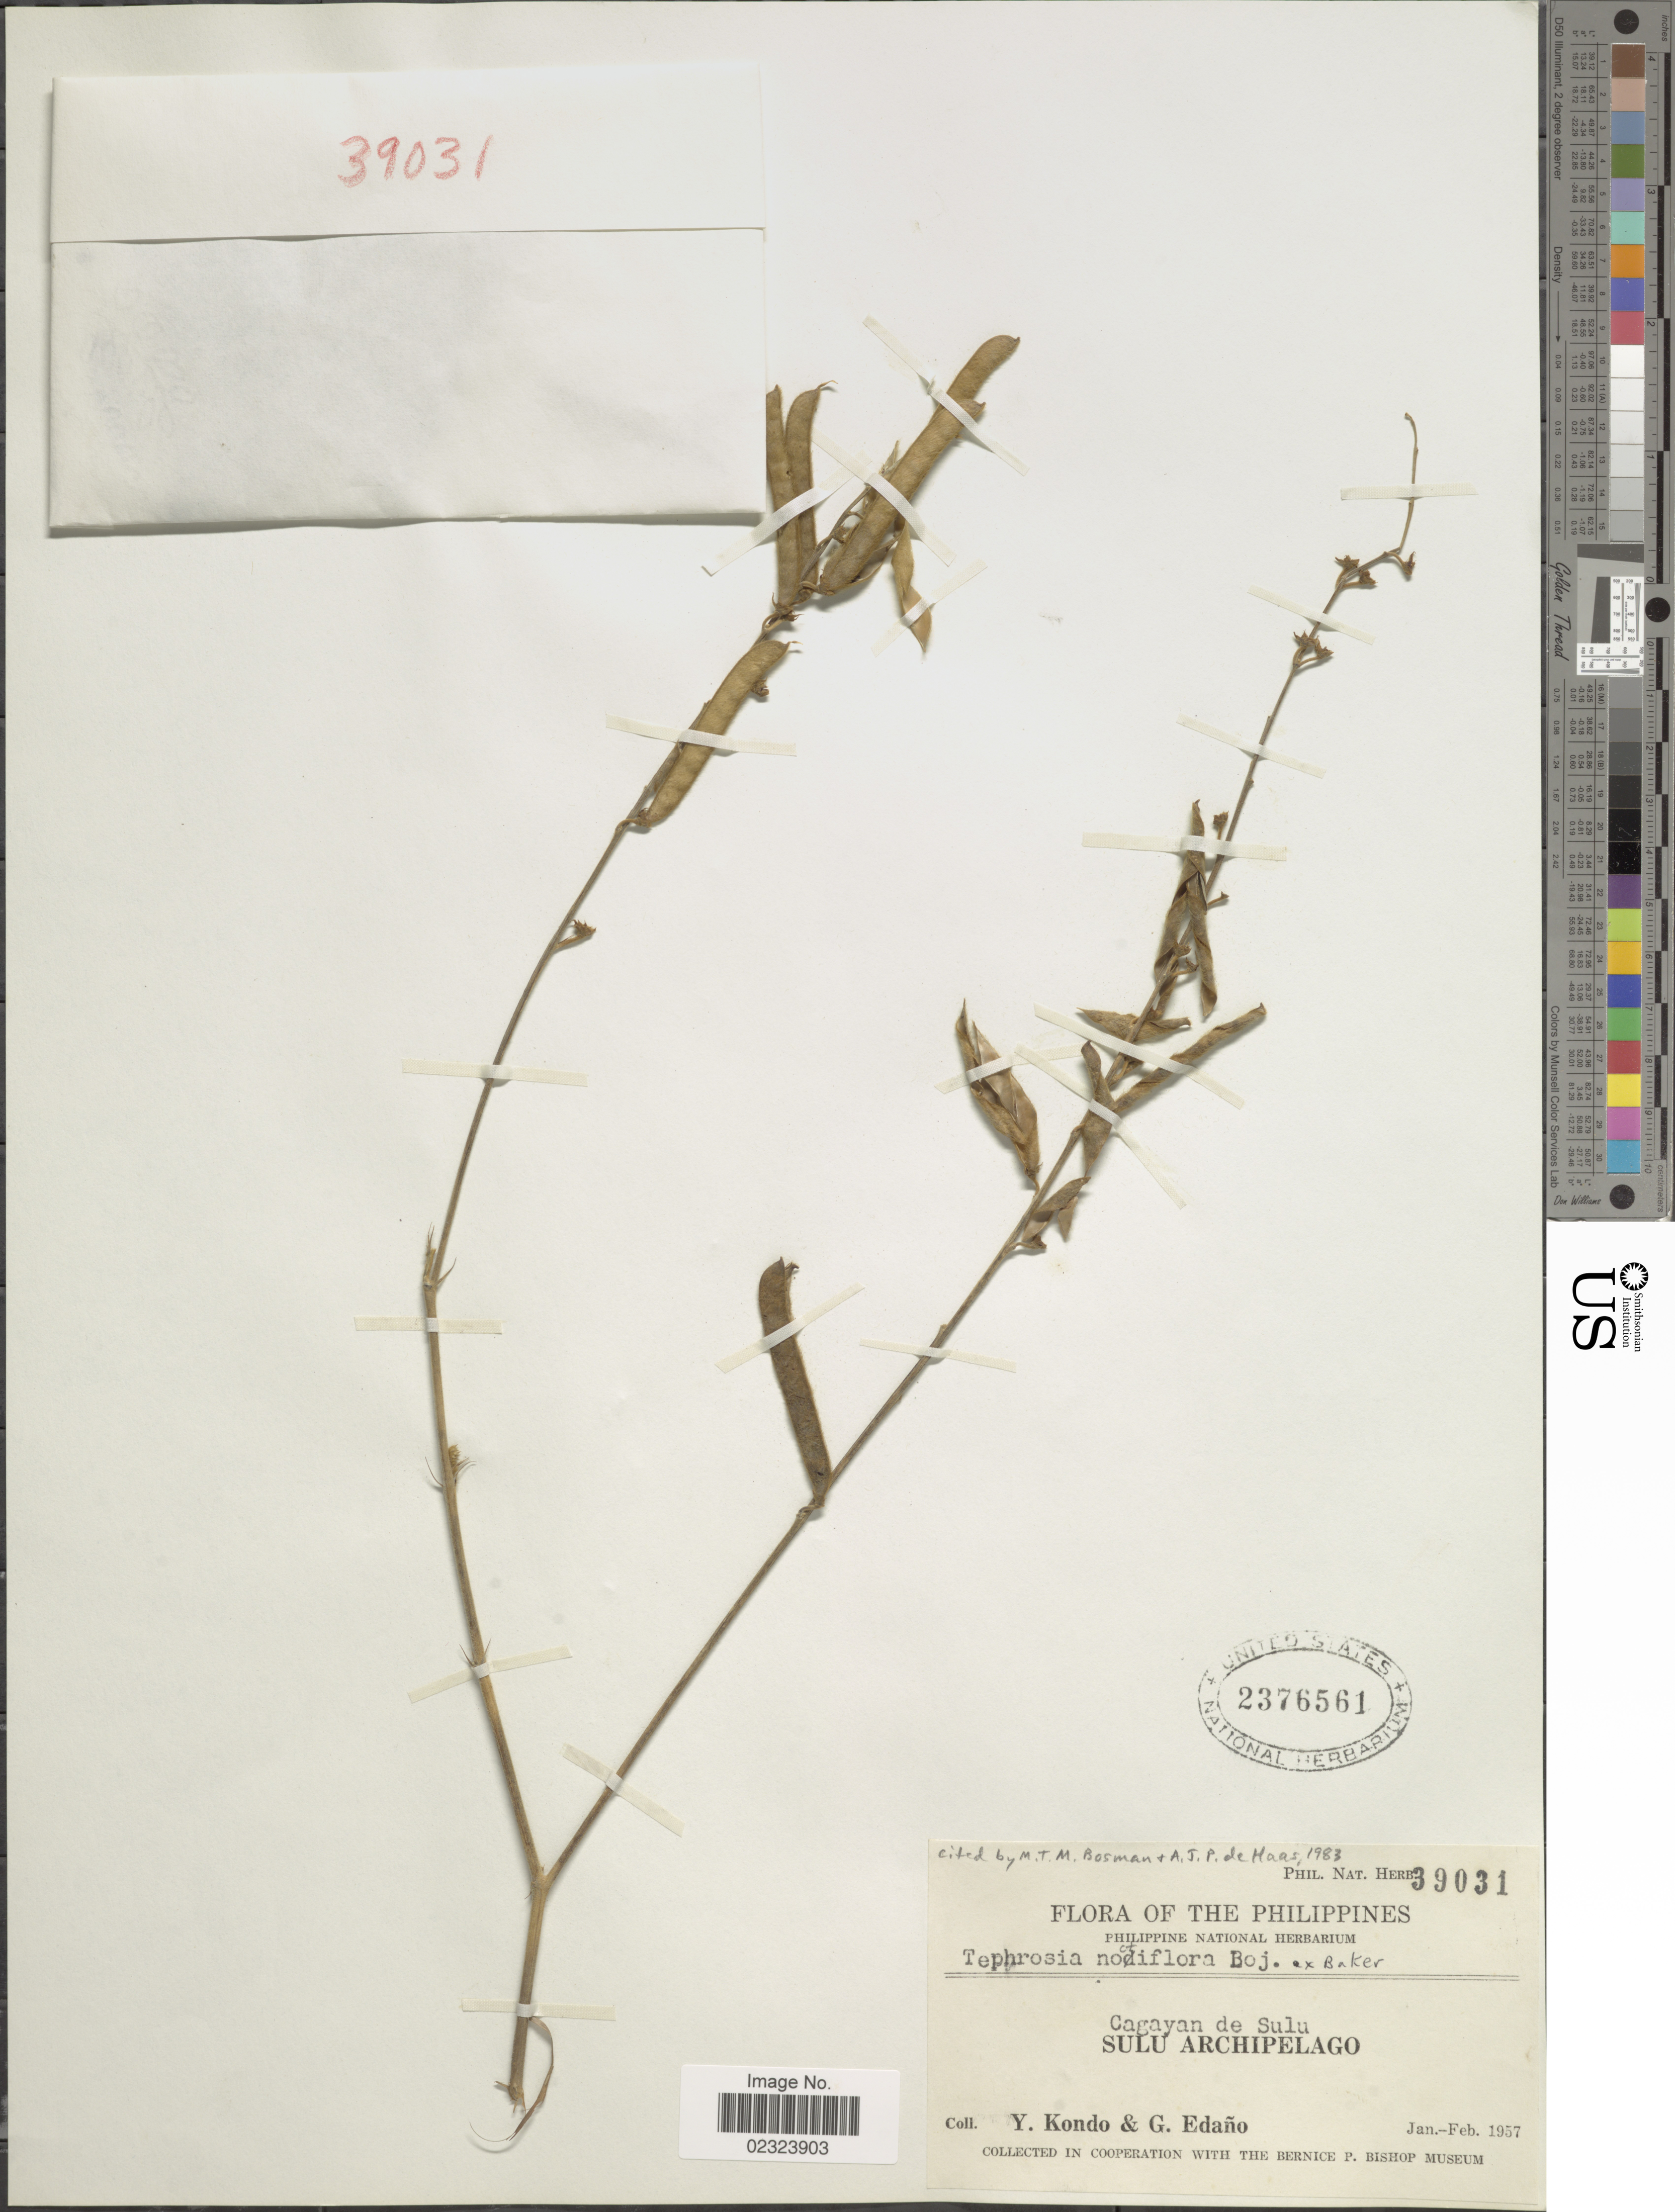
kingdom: Plantae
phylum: Tracheophyta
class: Magnoliopsida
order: Fabales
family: Fabaceae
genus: Tephrosia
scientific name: Tephrosia noctiflora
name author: Bojer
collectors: Y. Kondo & G. Edaño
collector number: Phil. Nat. Herb. 39031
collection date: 1957-01/1957-02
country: Philippines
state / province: Muslim Mindanao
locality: Cagayan de Sulu. Sulu Archipelago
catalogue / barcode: US 2376561